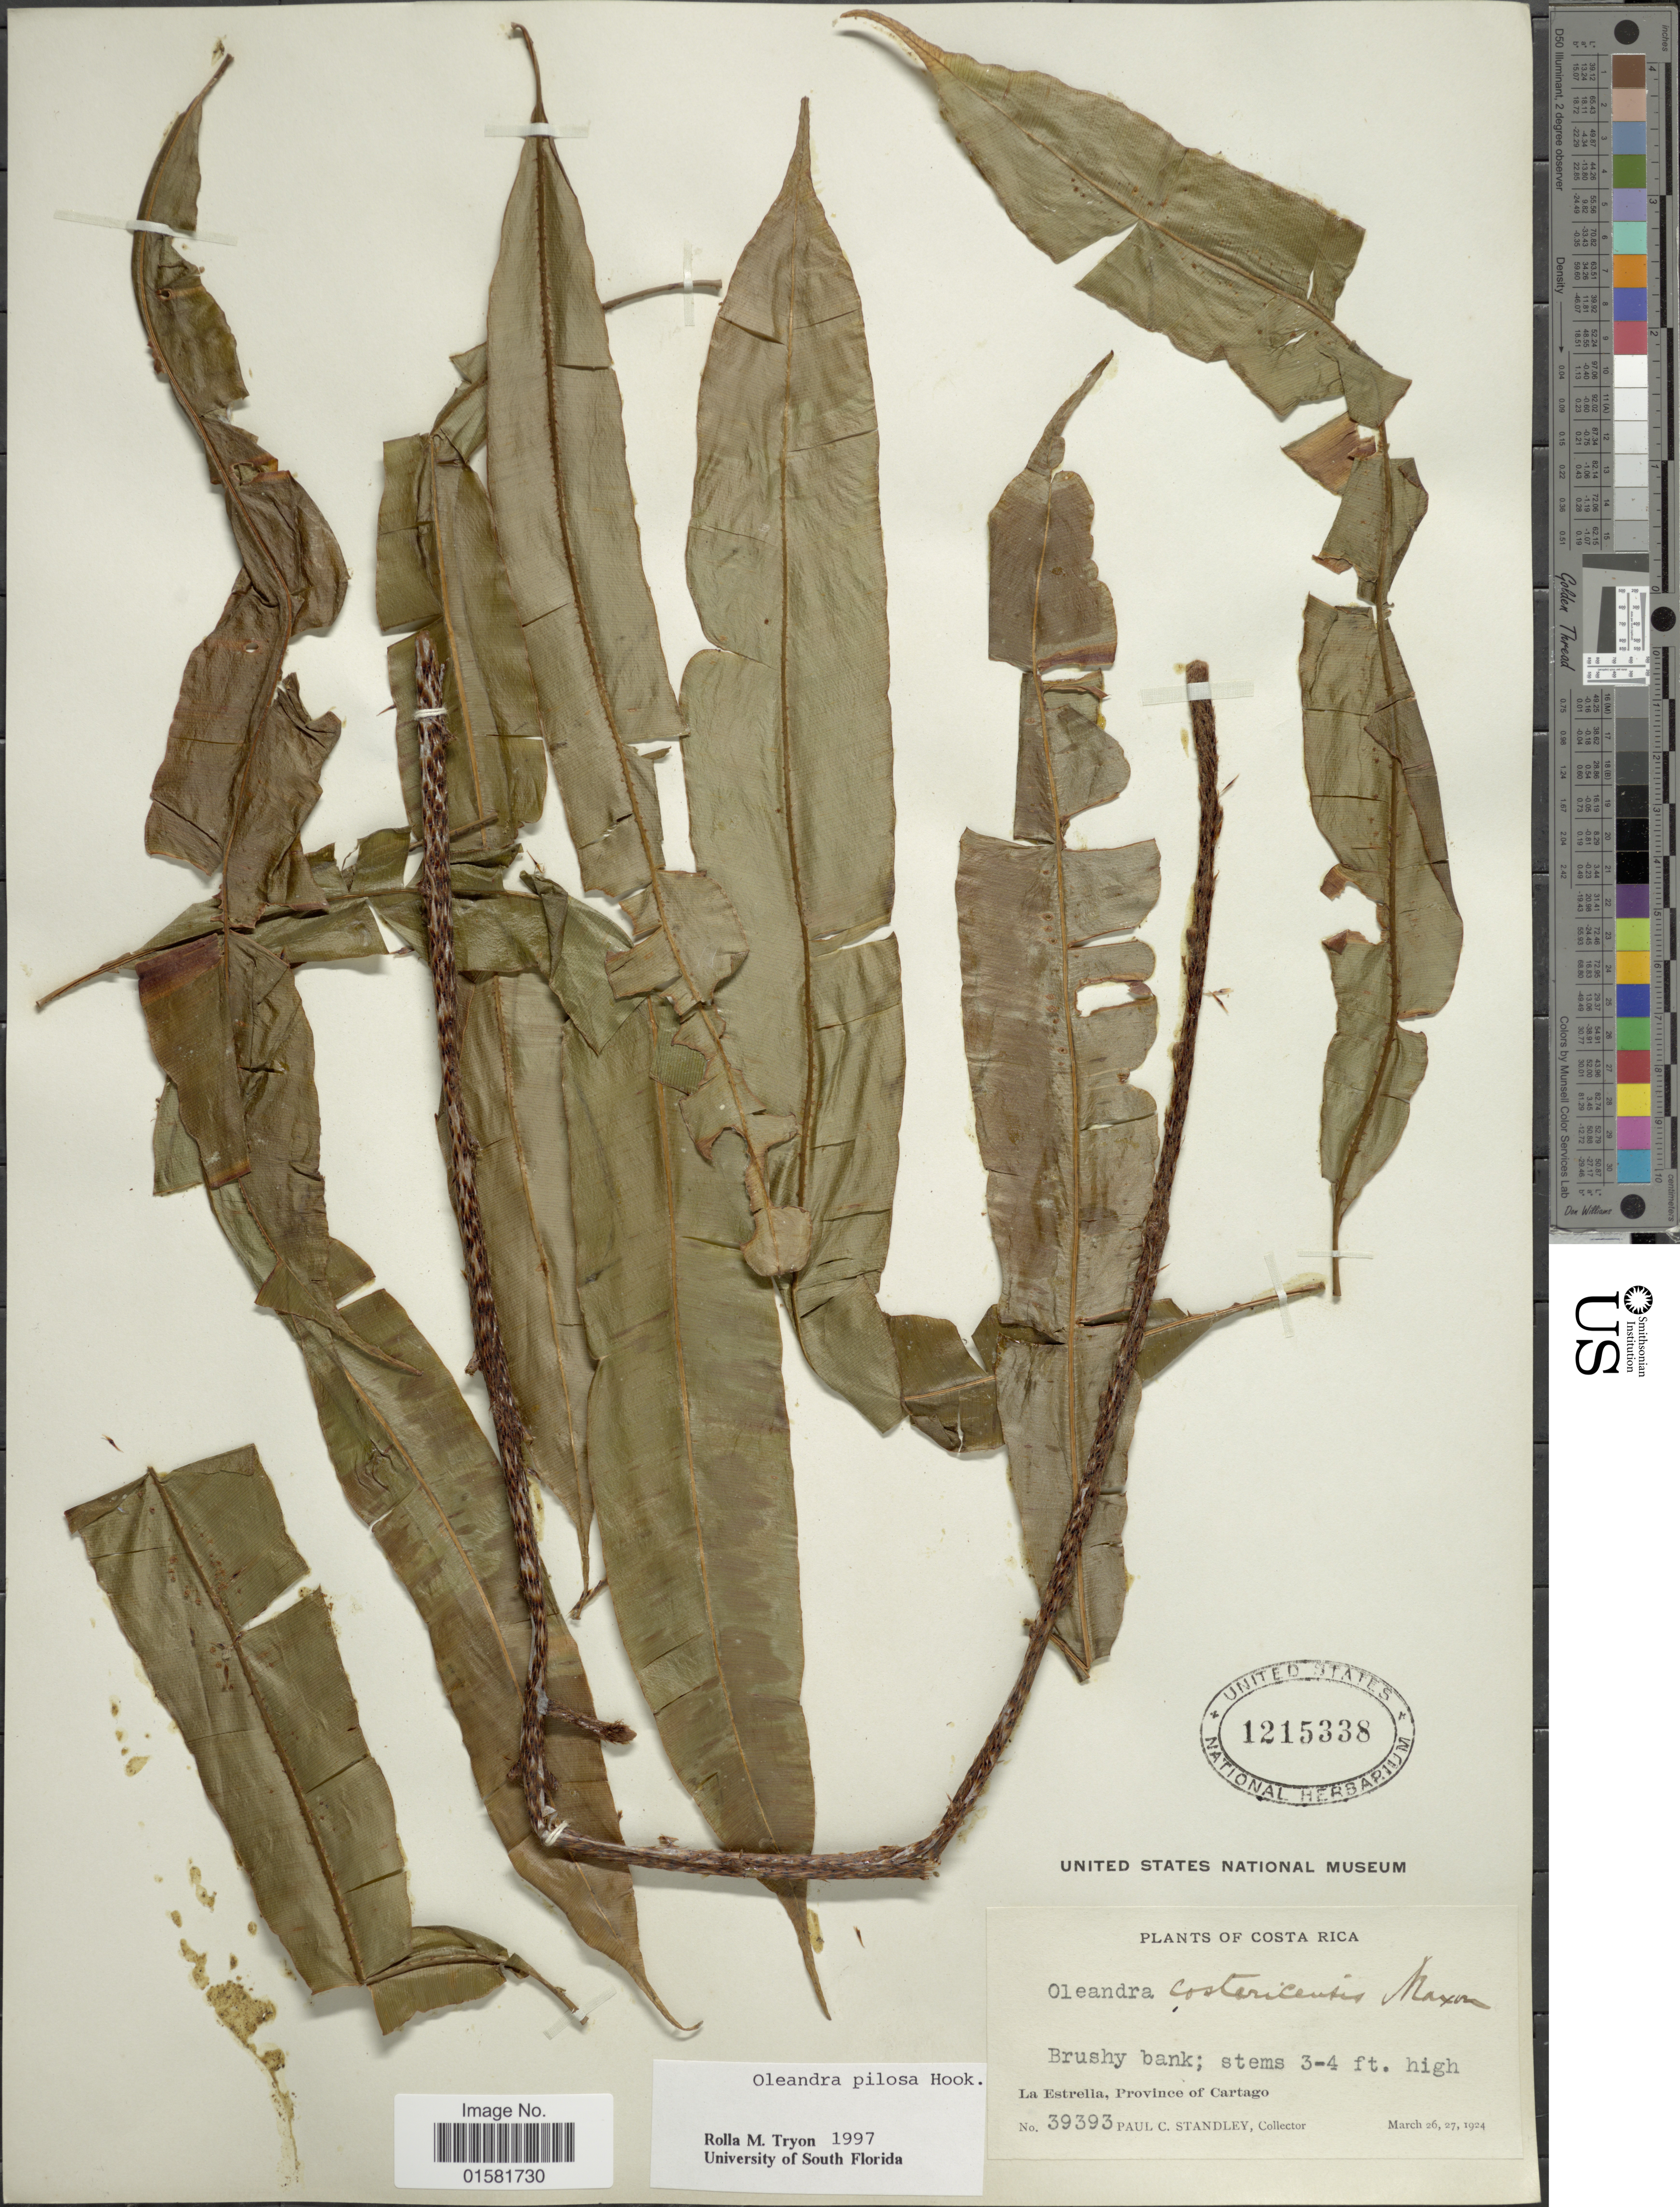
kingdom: Plantae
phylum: Tracheophyta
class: Polypodiopsida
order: Polypodiales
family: Oleandraceae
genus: Oleandra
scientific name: Oleandra pilosa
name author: Hook.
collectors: P. C. Standley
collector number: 39393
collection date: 1924-03-26/1924-03-27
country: Costa Rica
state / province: Cartago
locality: Costa Rica, La Estrella, Province of Cartago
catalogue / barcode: US 1215338